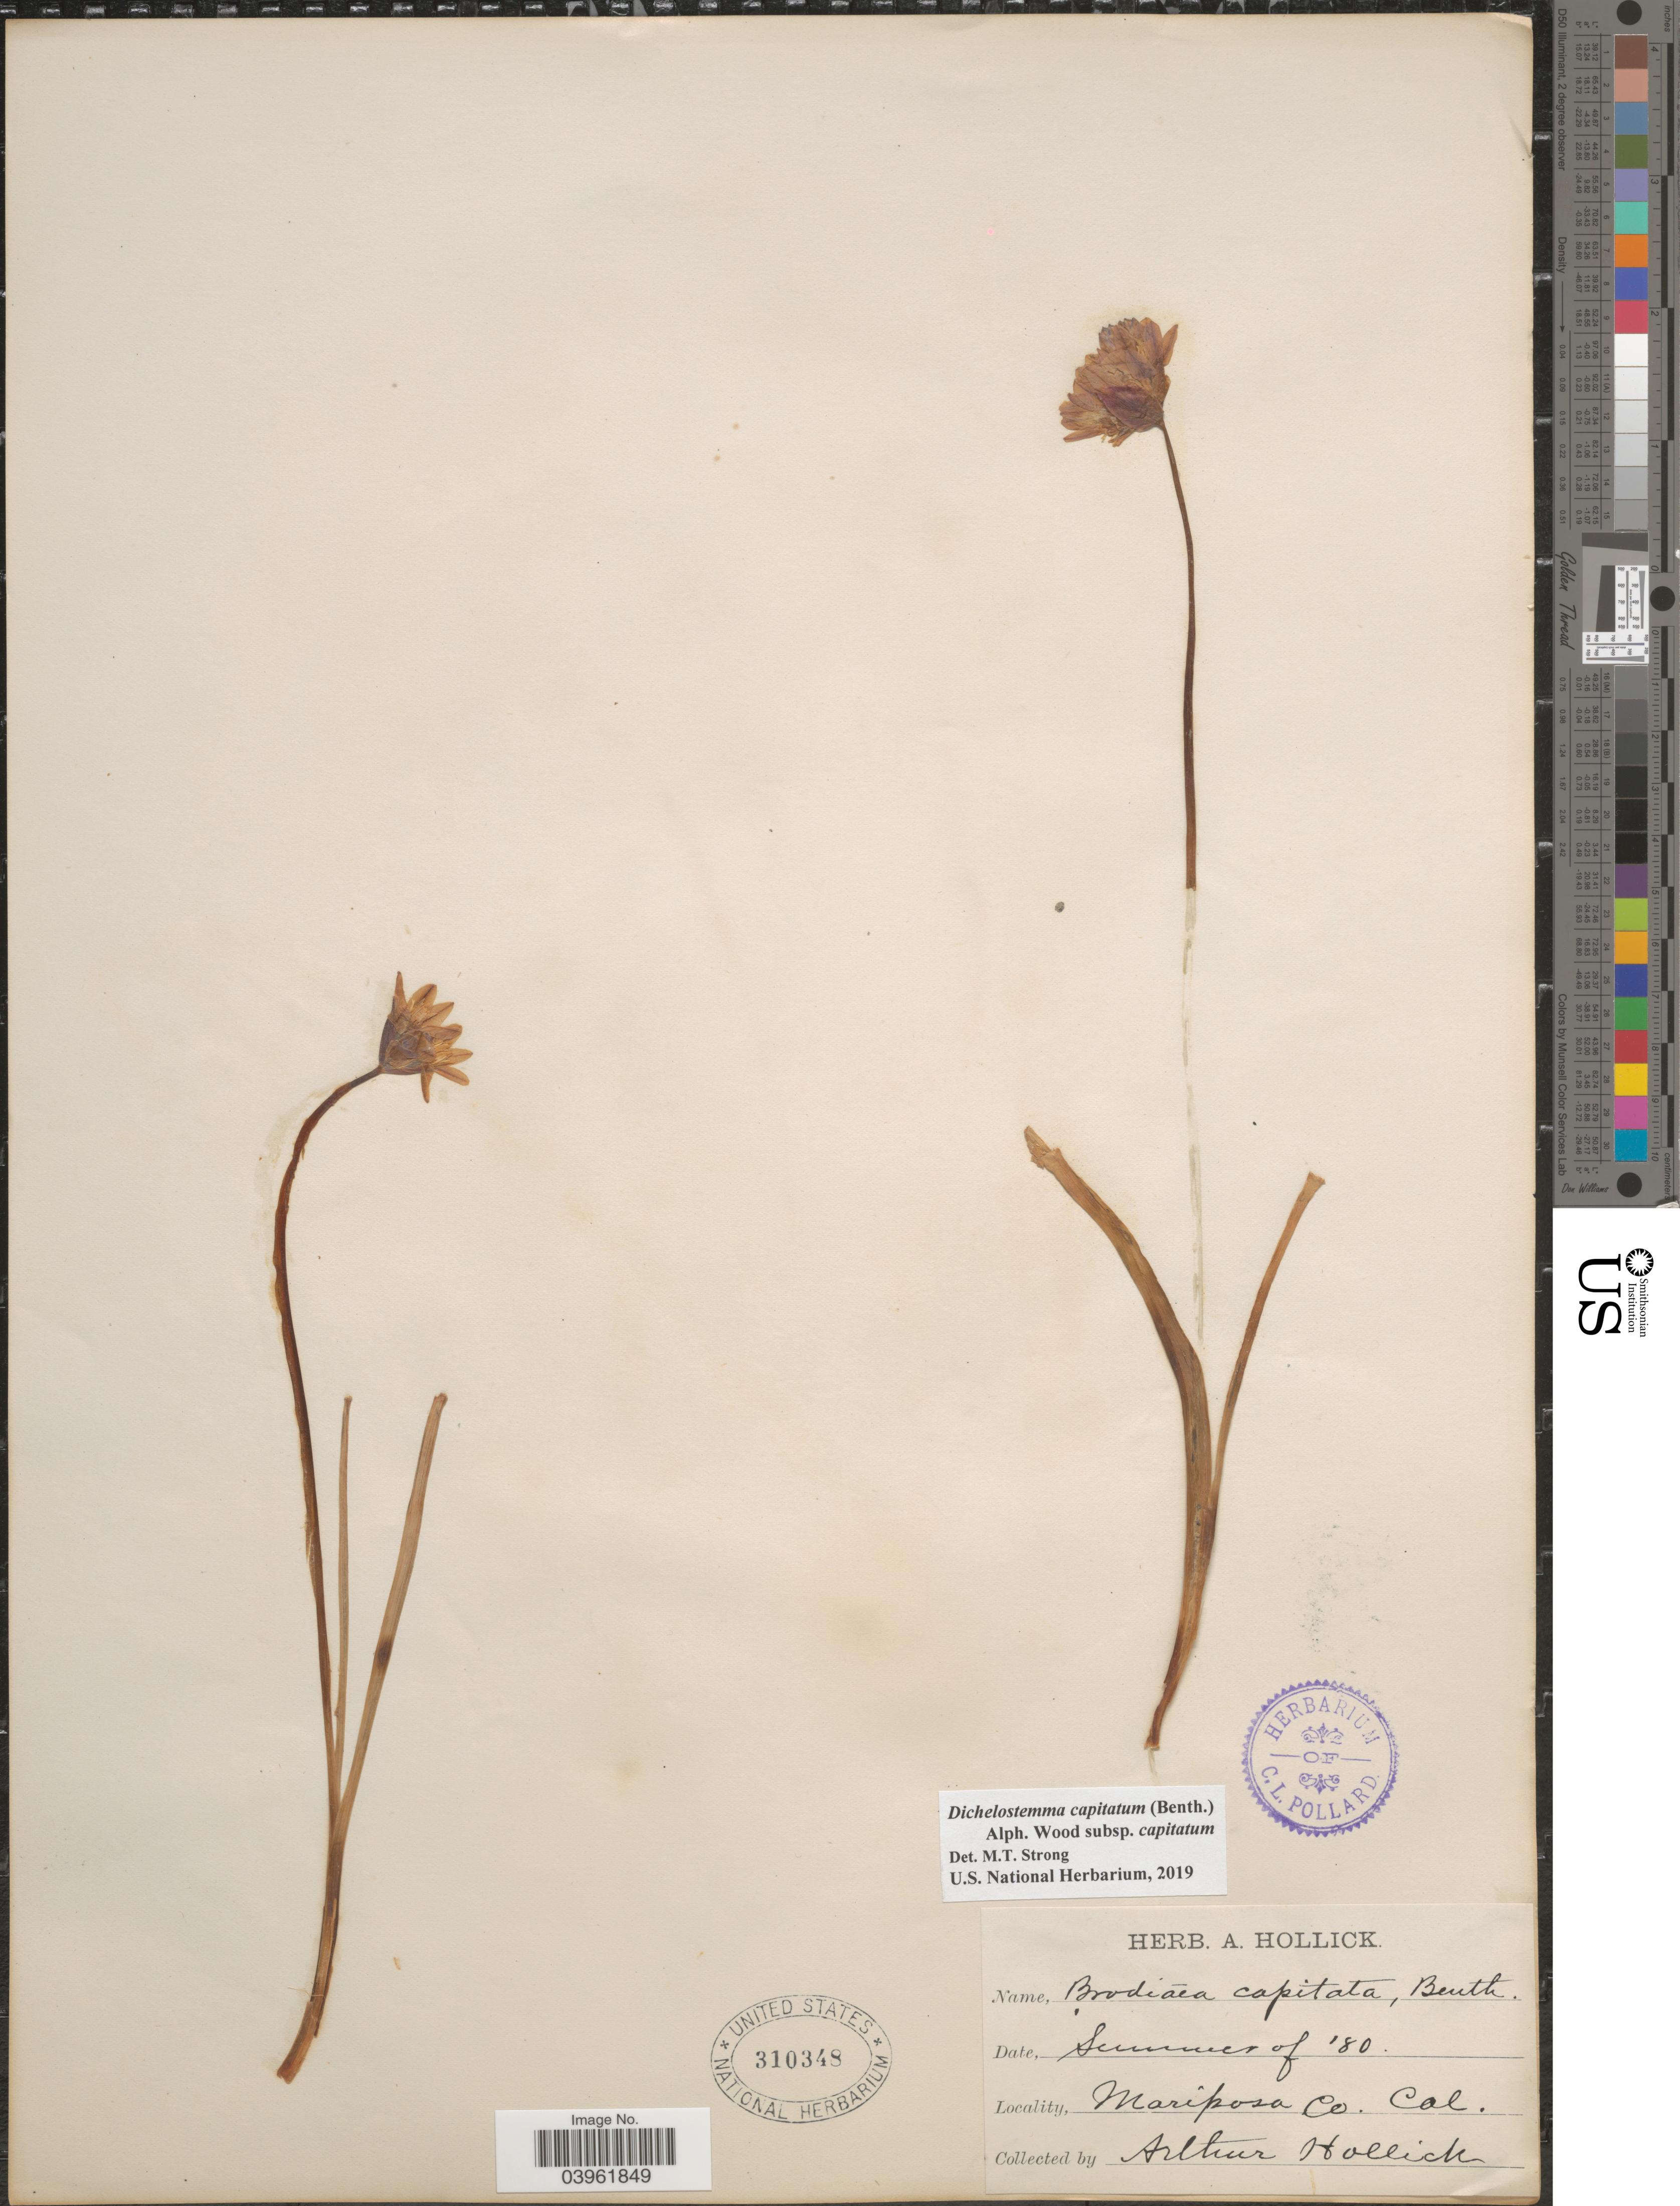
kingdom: Plantae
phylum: Tracheophyta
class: Liliopsida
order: Asparagales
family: Asparagaceae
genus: Dichelostemma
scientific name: Dichelostemma capitatum subsp. capitatum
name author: (Benth.) Alph. Wood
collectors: A. Hollick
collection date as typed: Summer of '80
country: United States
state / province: California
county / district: Mariposa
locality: Mariposa Co.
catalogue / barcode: US 310348